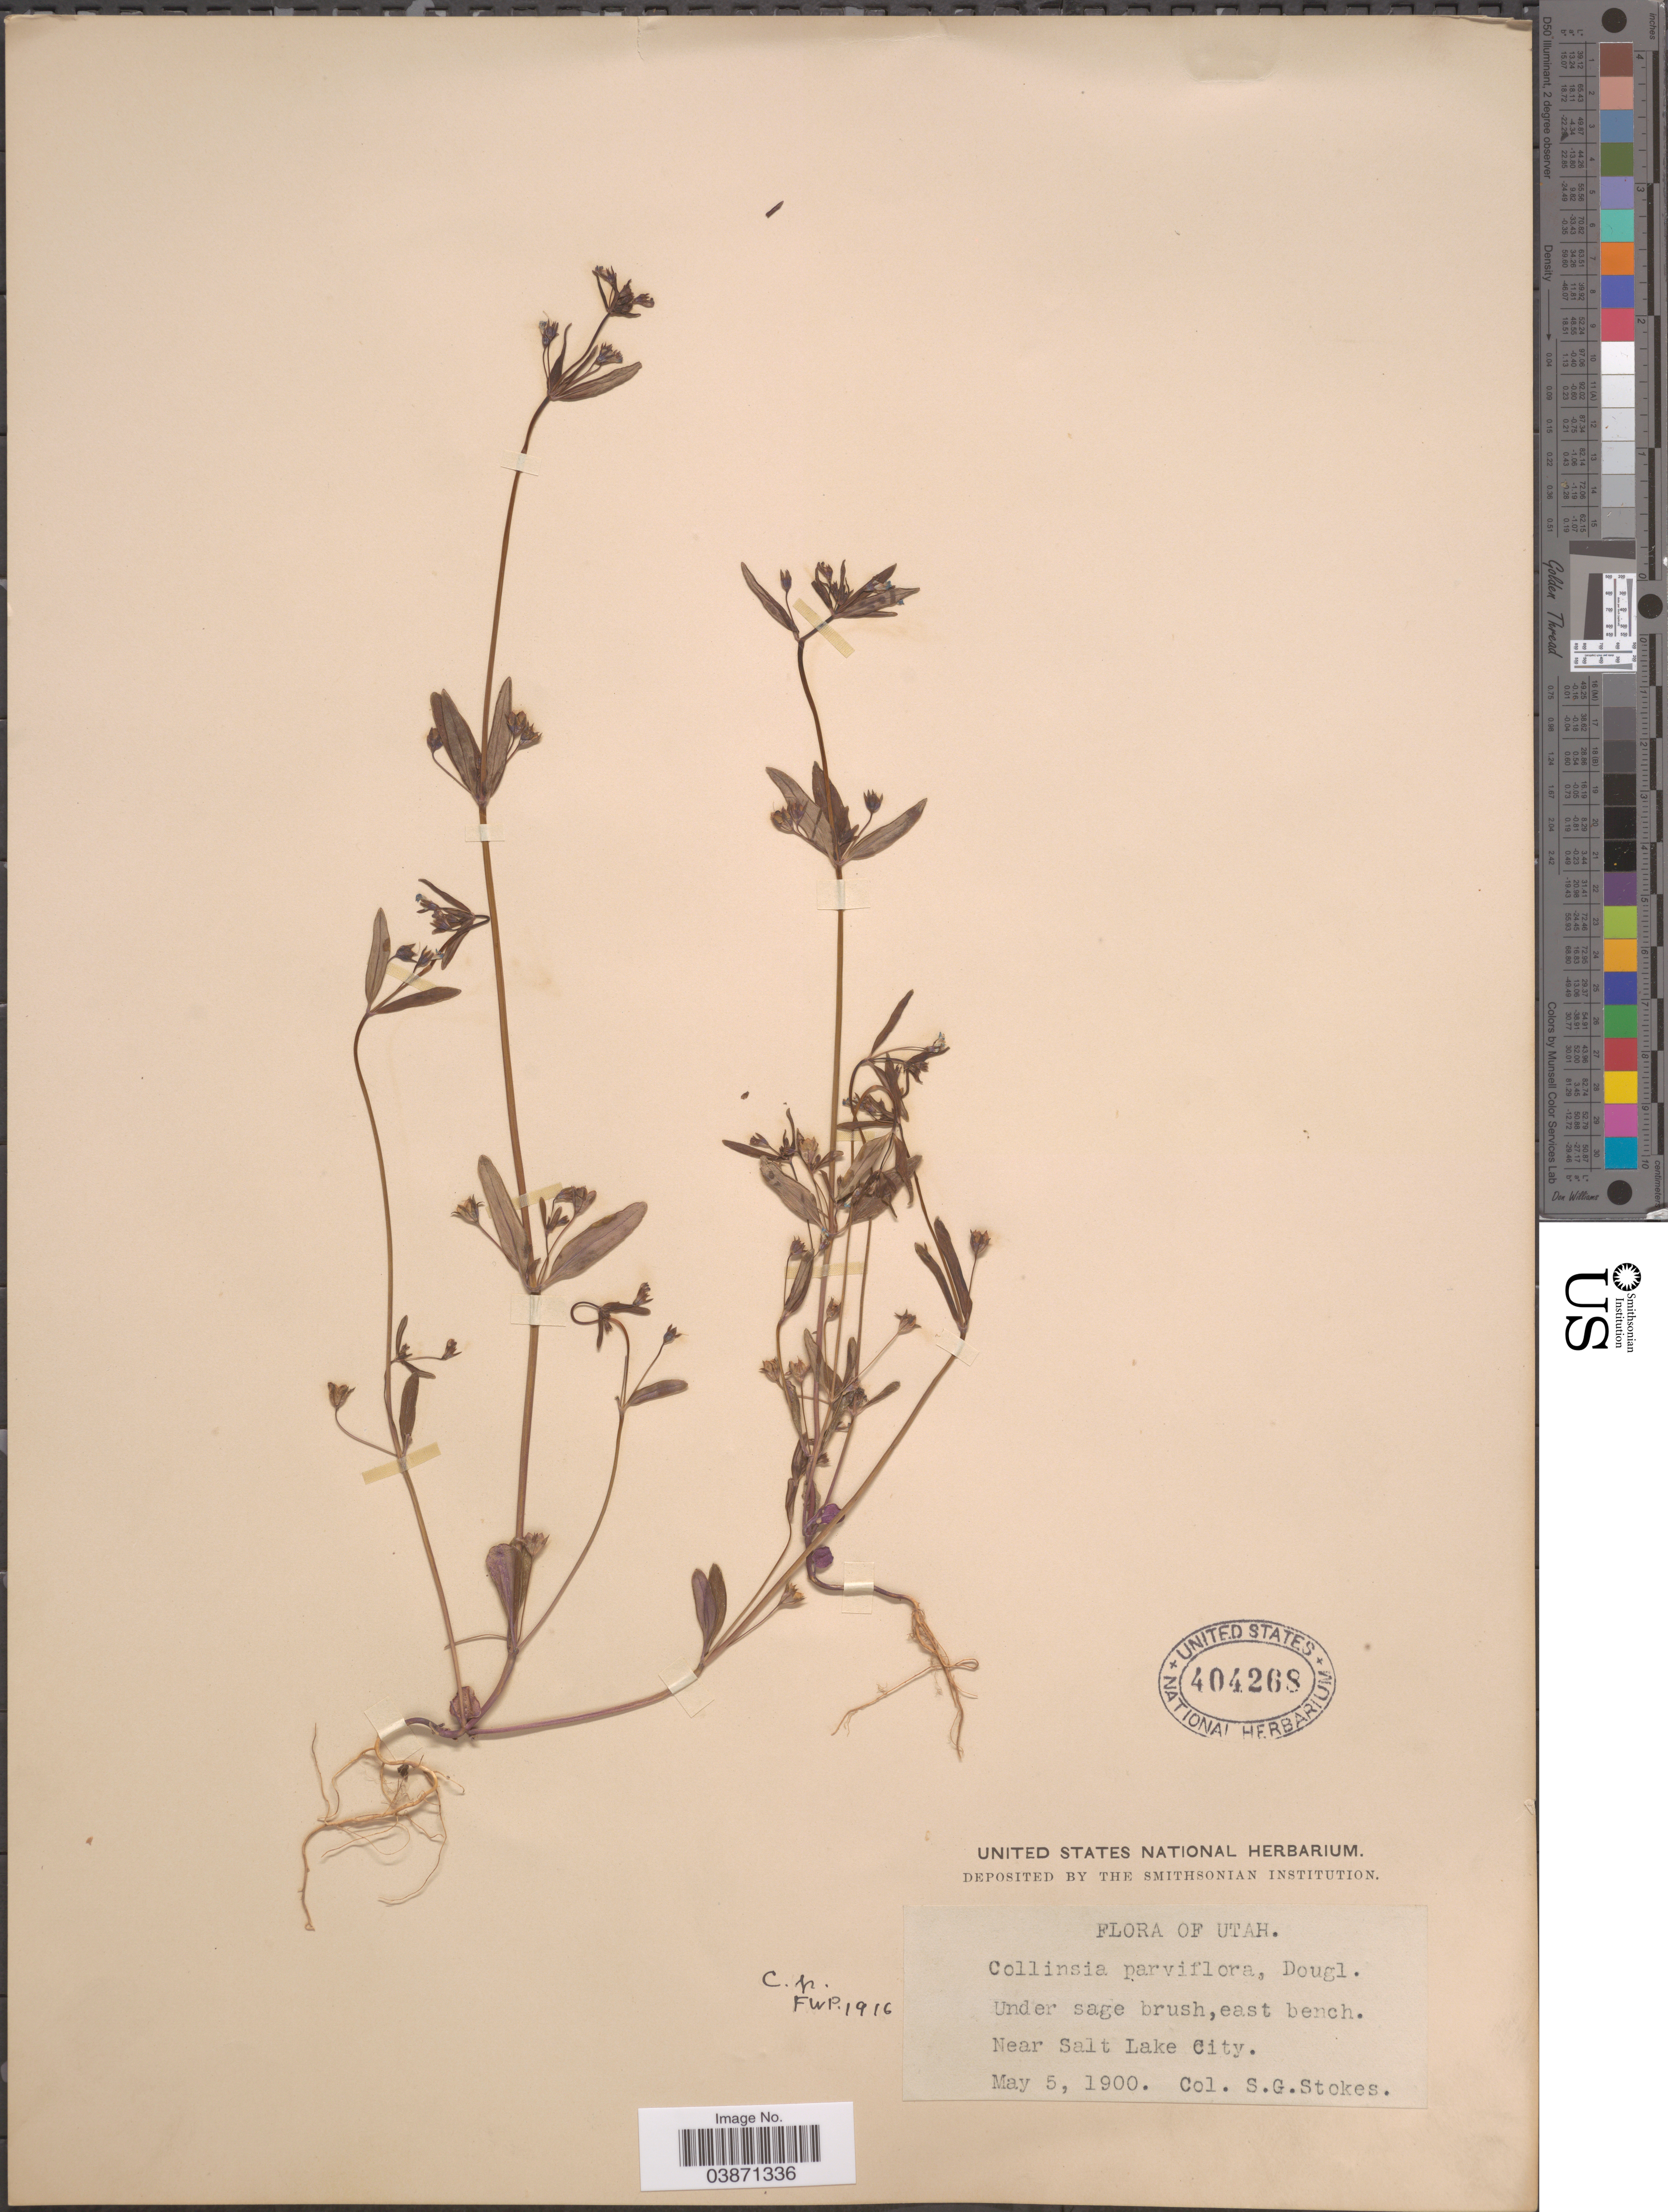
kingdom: Plantae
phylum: Tracheophyta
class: Magnoliopsida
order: Lamiales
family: Plantaginaceae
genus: Collinsia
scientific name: Collinsia parviflora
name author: Douglas ex Lindl.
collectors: S. G. Stokes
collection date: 1900-05-05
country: United States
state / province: Utah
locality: East bench. Near Salt Lake City.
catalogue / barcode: US 404268